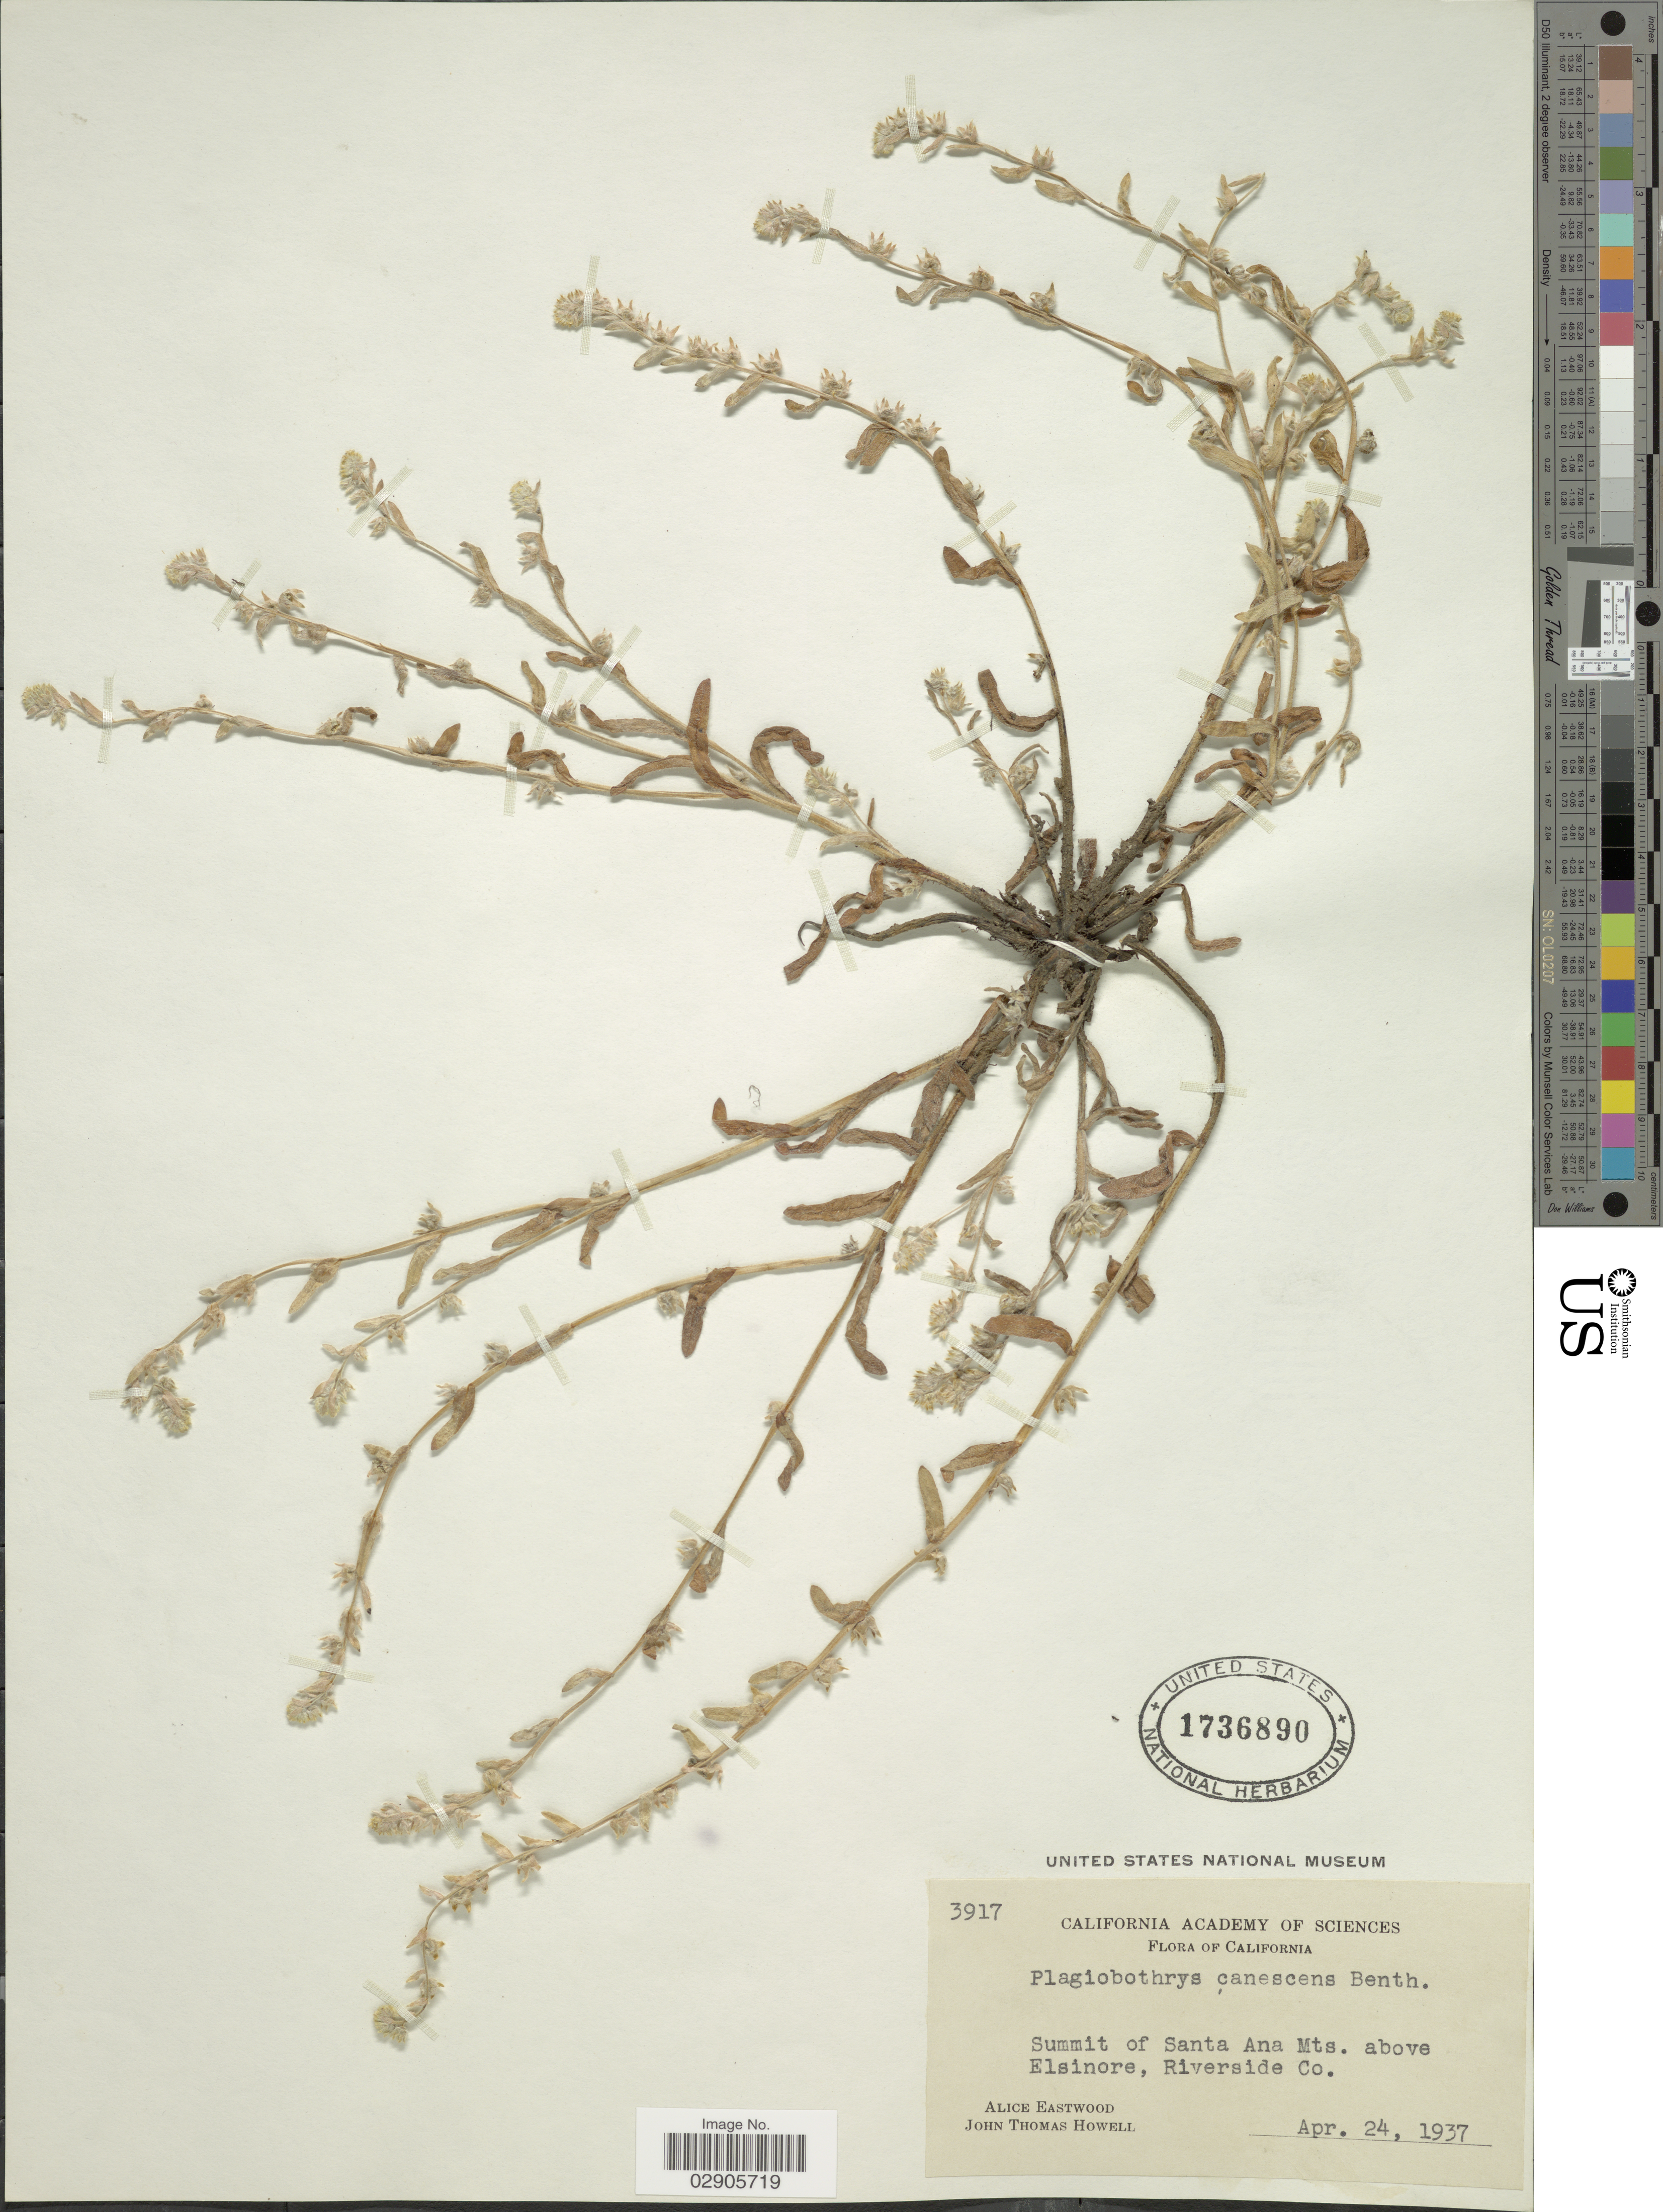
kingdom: Plantae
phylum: Tracheophyta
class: Magnoliopsida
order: Boraginales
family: Boraginaceae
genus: Plagiobothrys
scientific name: Plagiobothrys canescens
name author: Benth.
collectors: A. Eastwood & J. T. Howell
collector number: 3917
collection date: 1937-04-24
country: United States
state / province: California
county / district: Riverside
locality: Summit of Santa Ana Mts. above Elsinore, Riverside Co.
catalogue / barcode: US 1736890